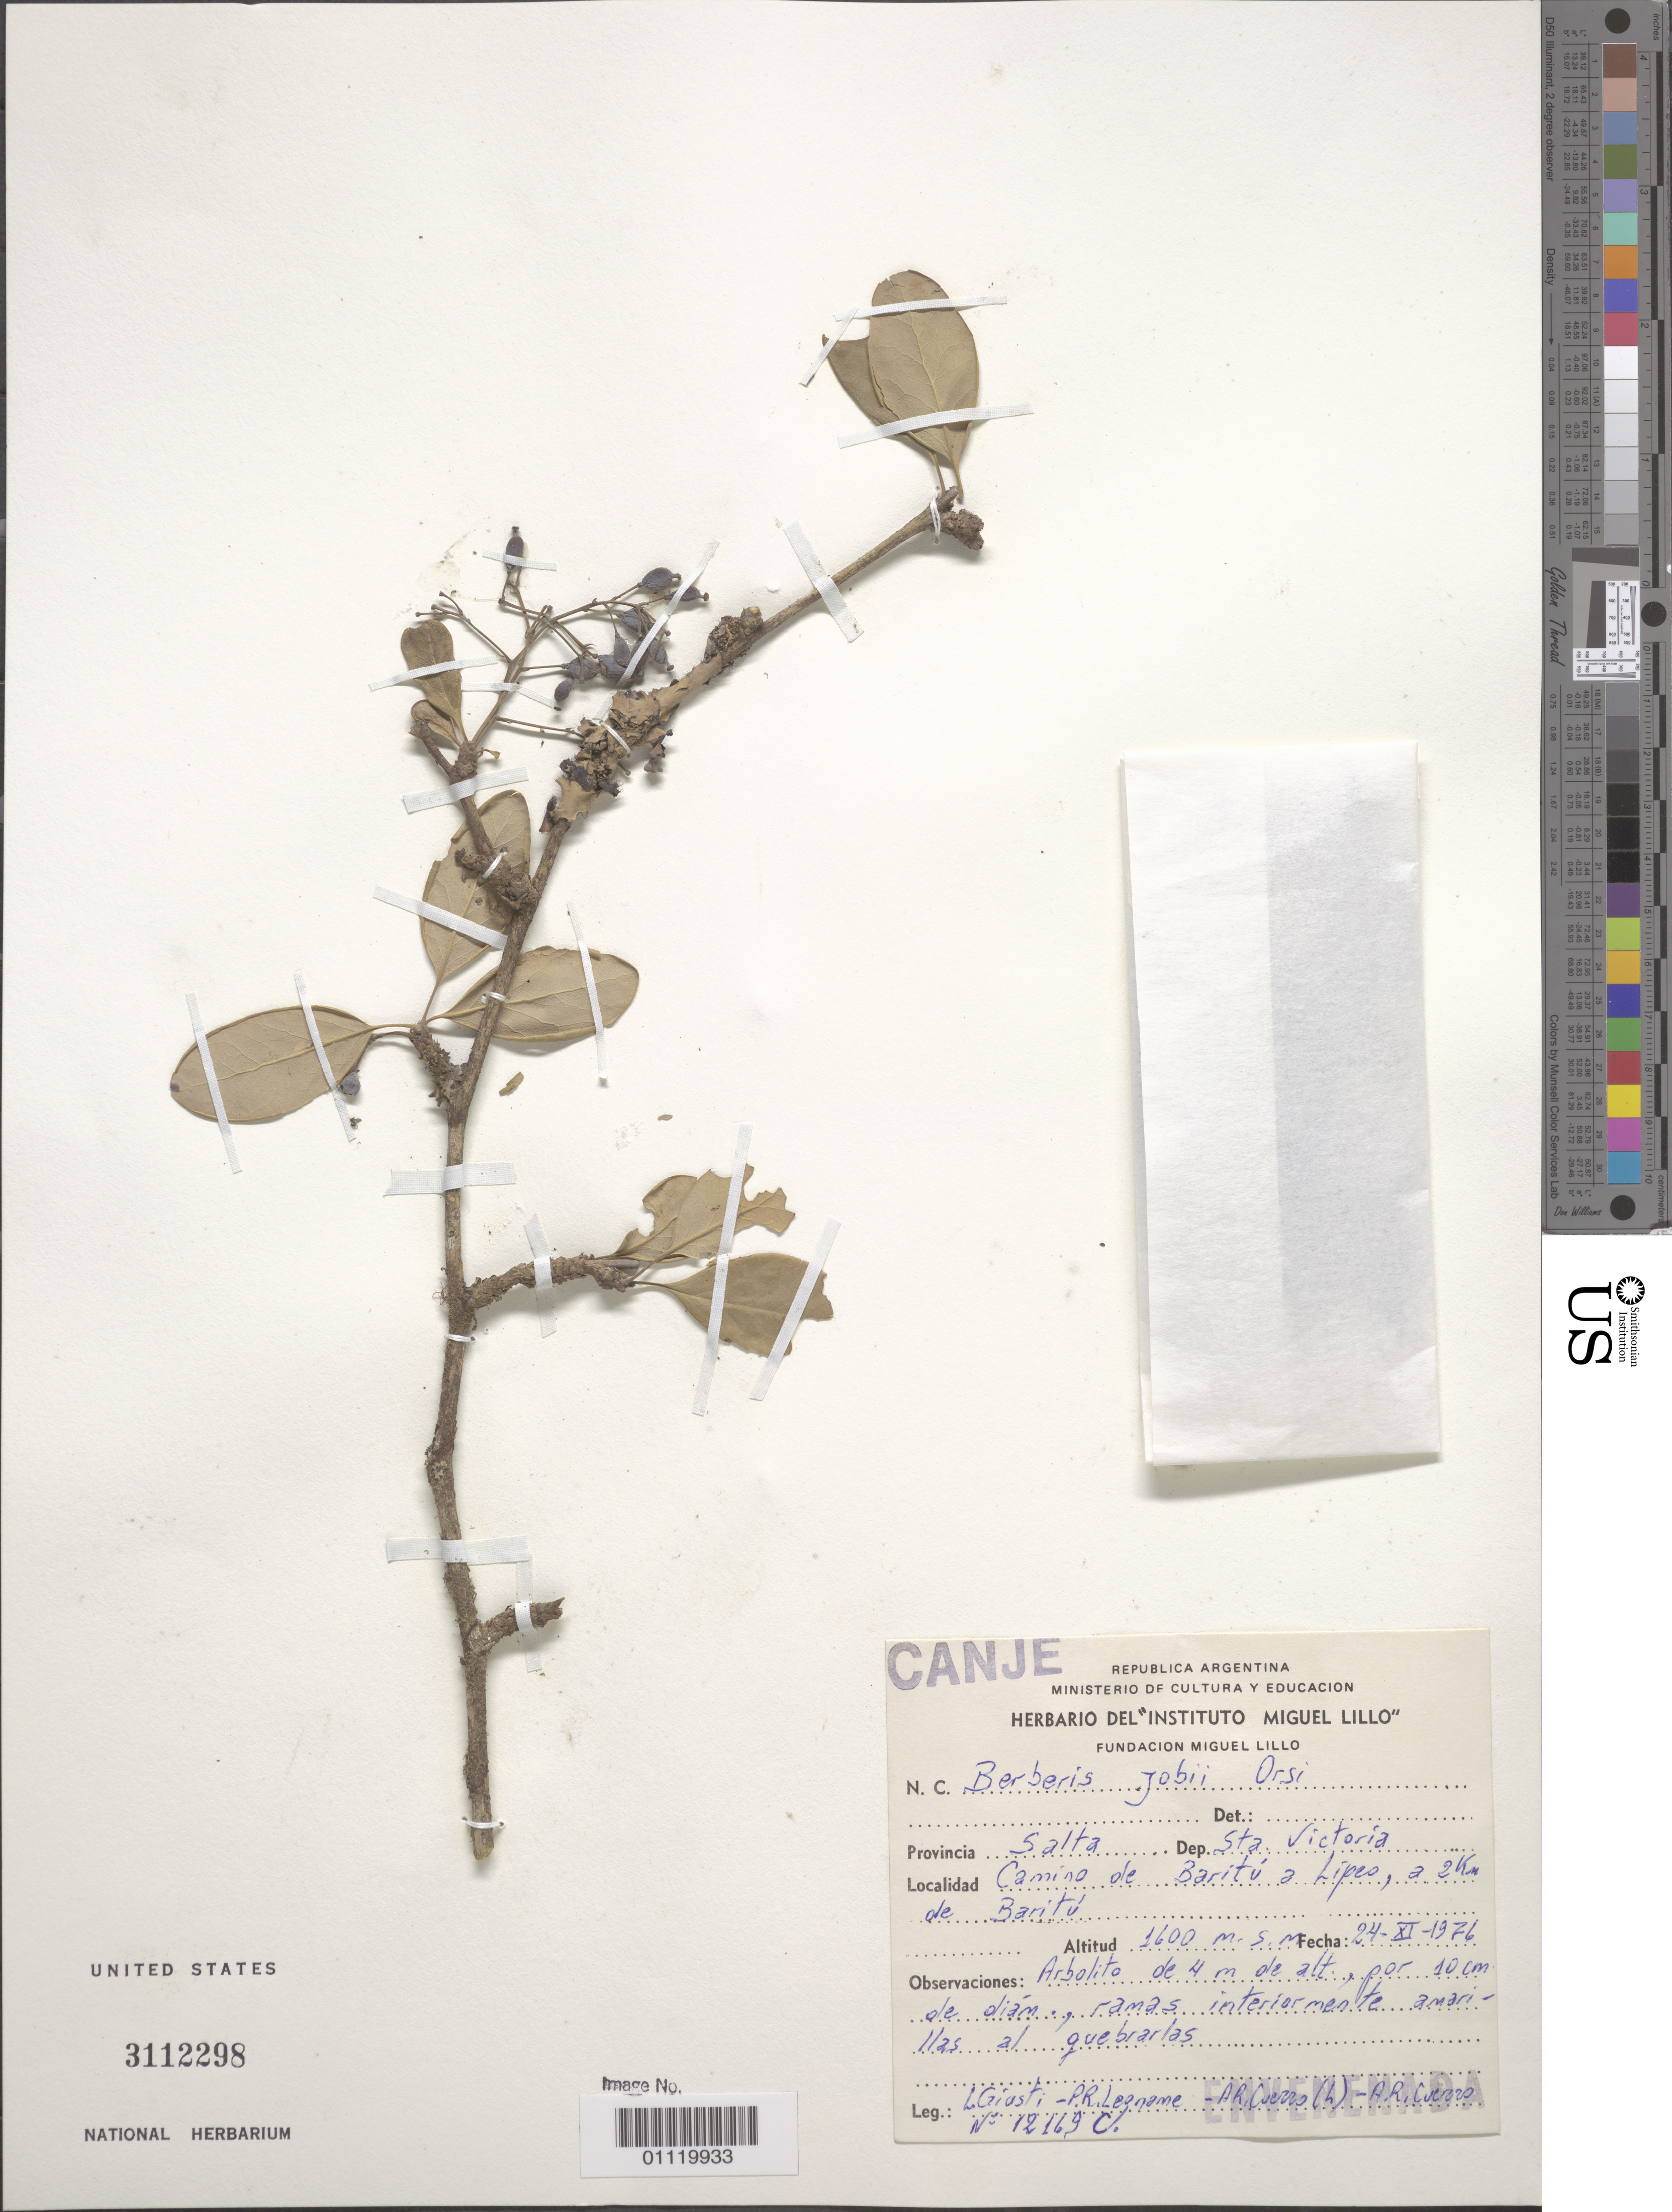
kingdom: Plantae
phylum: Tracheophyta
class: Magnoliopsida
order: Ranunculales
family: Berberidaceae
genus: Berberis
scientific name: Berberis jobii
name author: Orsi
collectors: L. Giusti, P. R. Legname & A. Cuezzo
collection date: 1976-11-24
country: Argentina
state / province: Salta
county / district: Santa Victoria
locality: Road from Baritu to Lipeo, to 2 km of Baritu.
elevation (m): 1600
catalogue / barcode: US 3112298